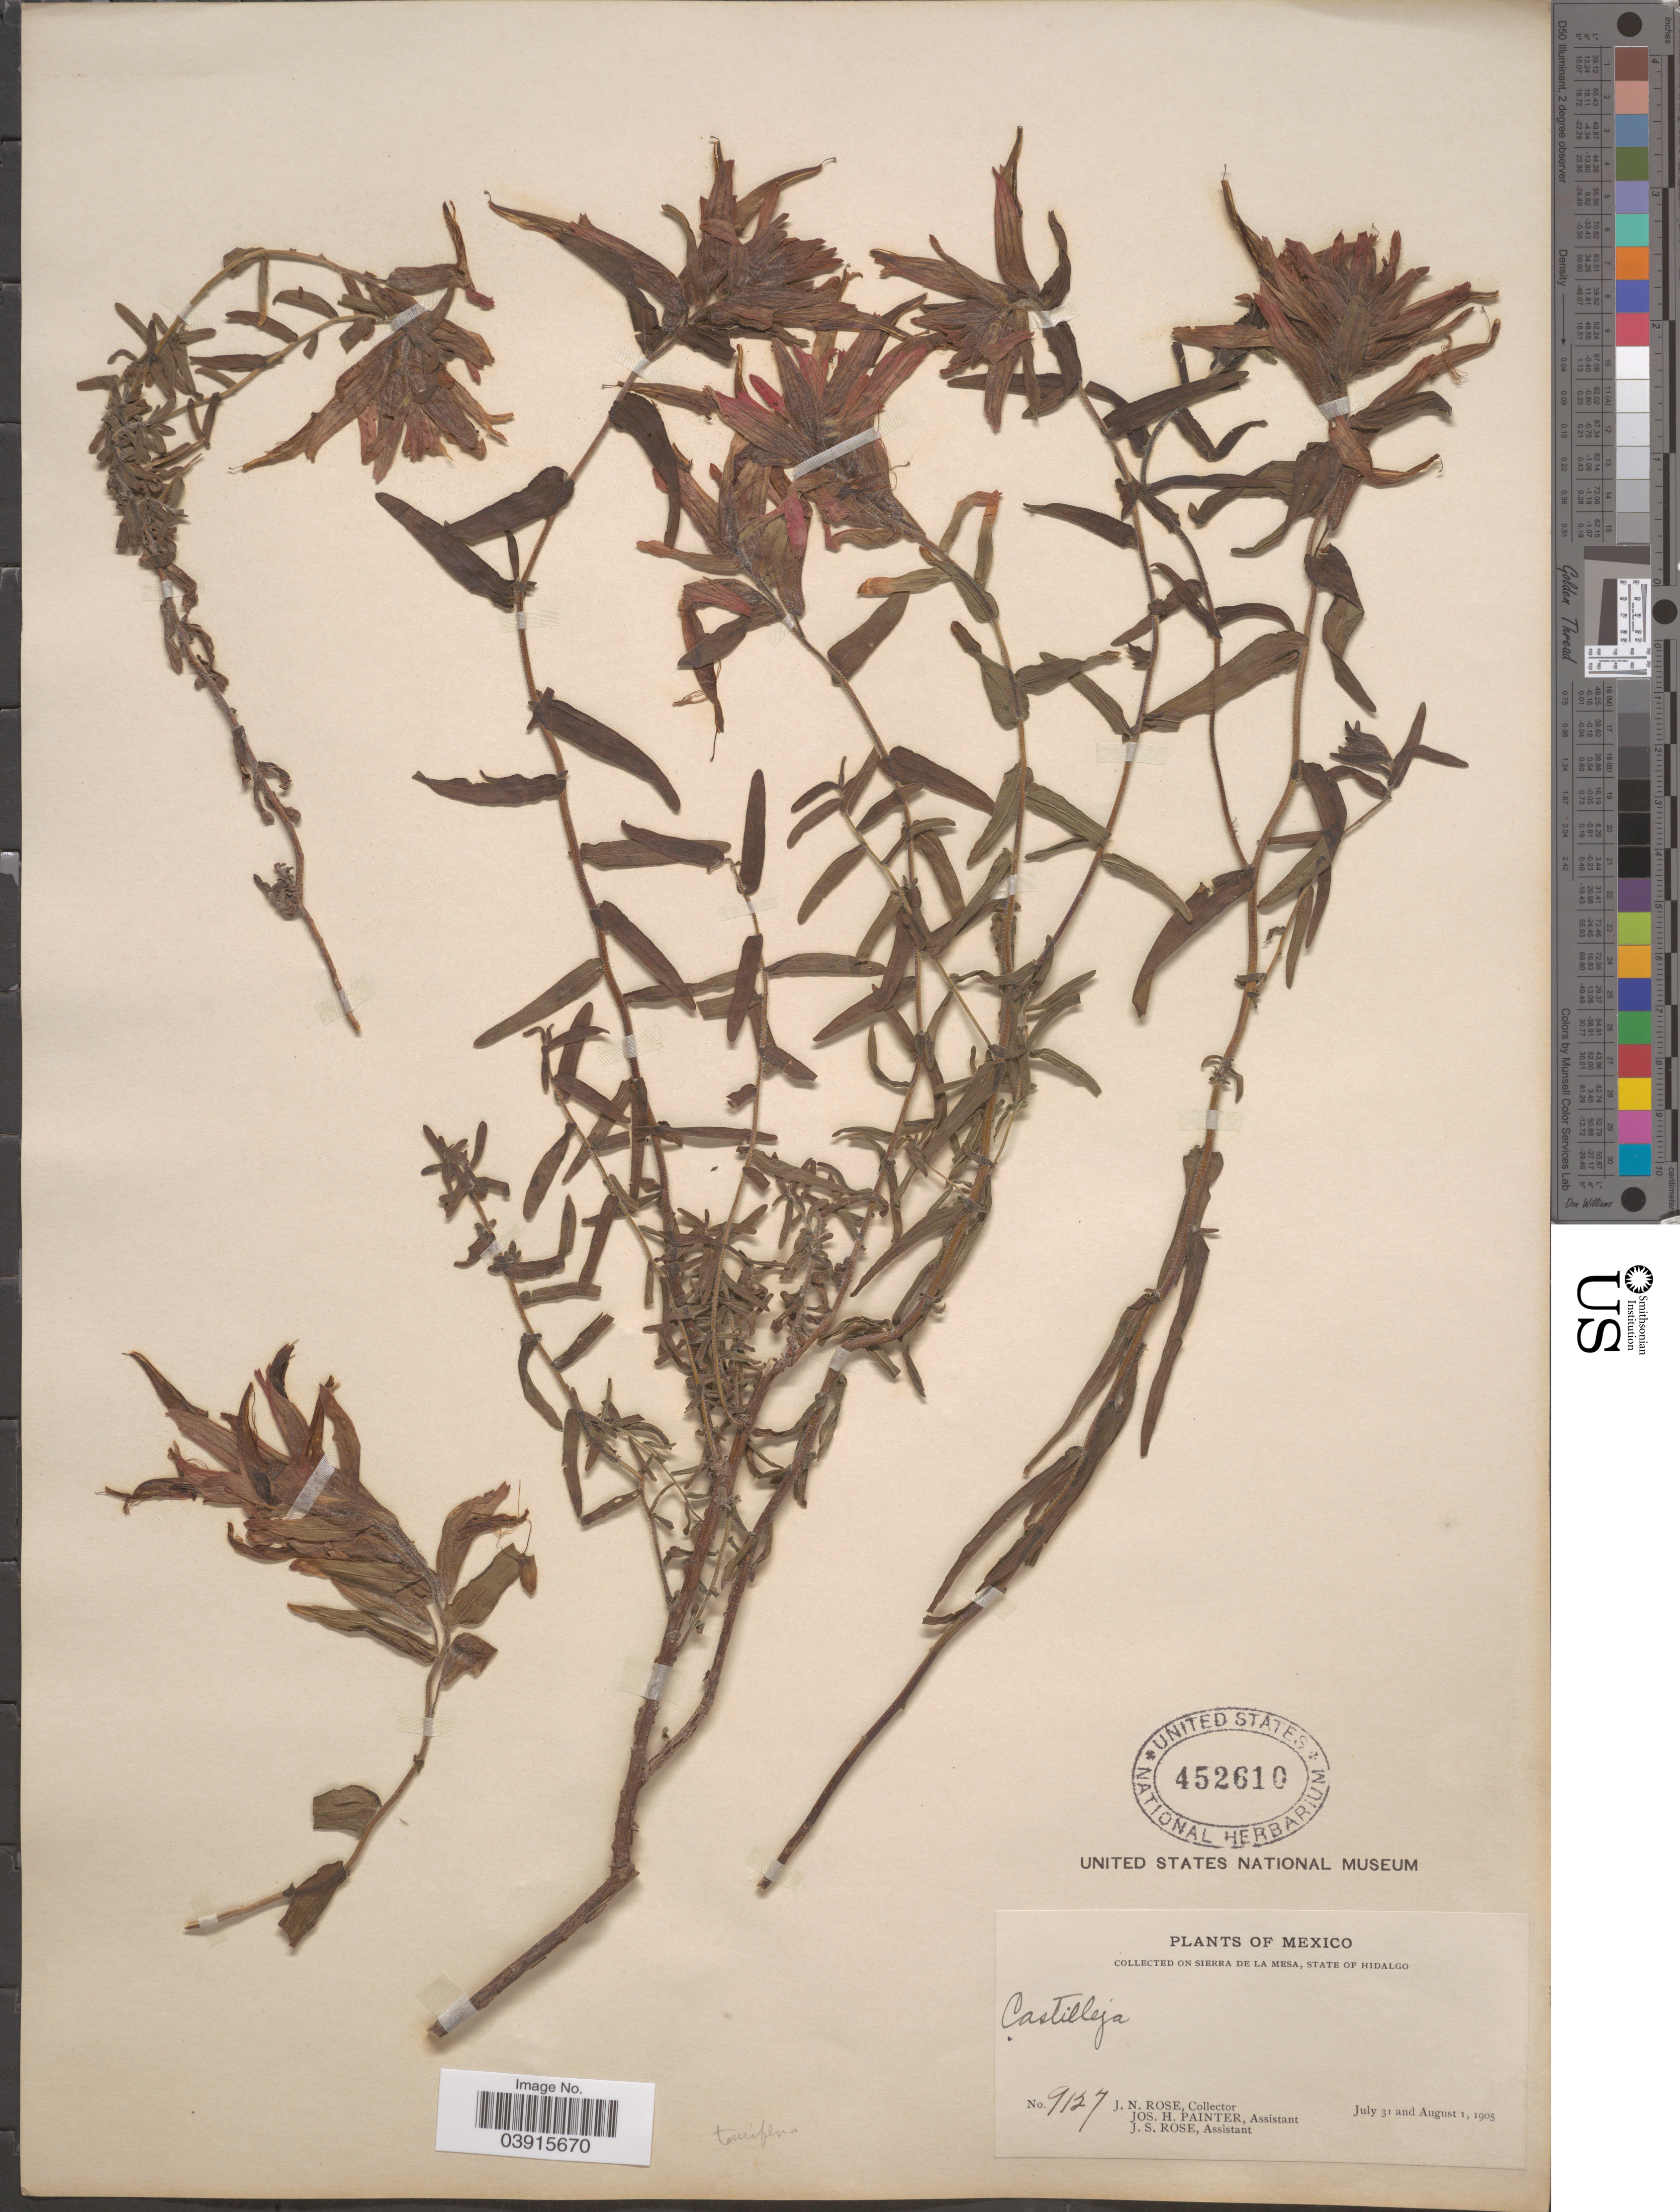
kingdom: Plantae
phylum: Tracheophyta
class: Magnoliopsida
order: Lamiales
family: Orobanchaceae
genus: Castilleja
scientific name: Castilleja tenuiflora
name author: Benth.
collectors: J. N. Rose, J. H. Painter & J. S. Rose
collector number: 9127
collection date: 1905-07-31/1905-08-01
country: Mexico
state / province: Hidalgo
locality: On Sierra de La Mesa.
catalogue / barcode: US 452610